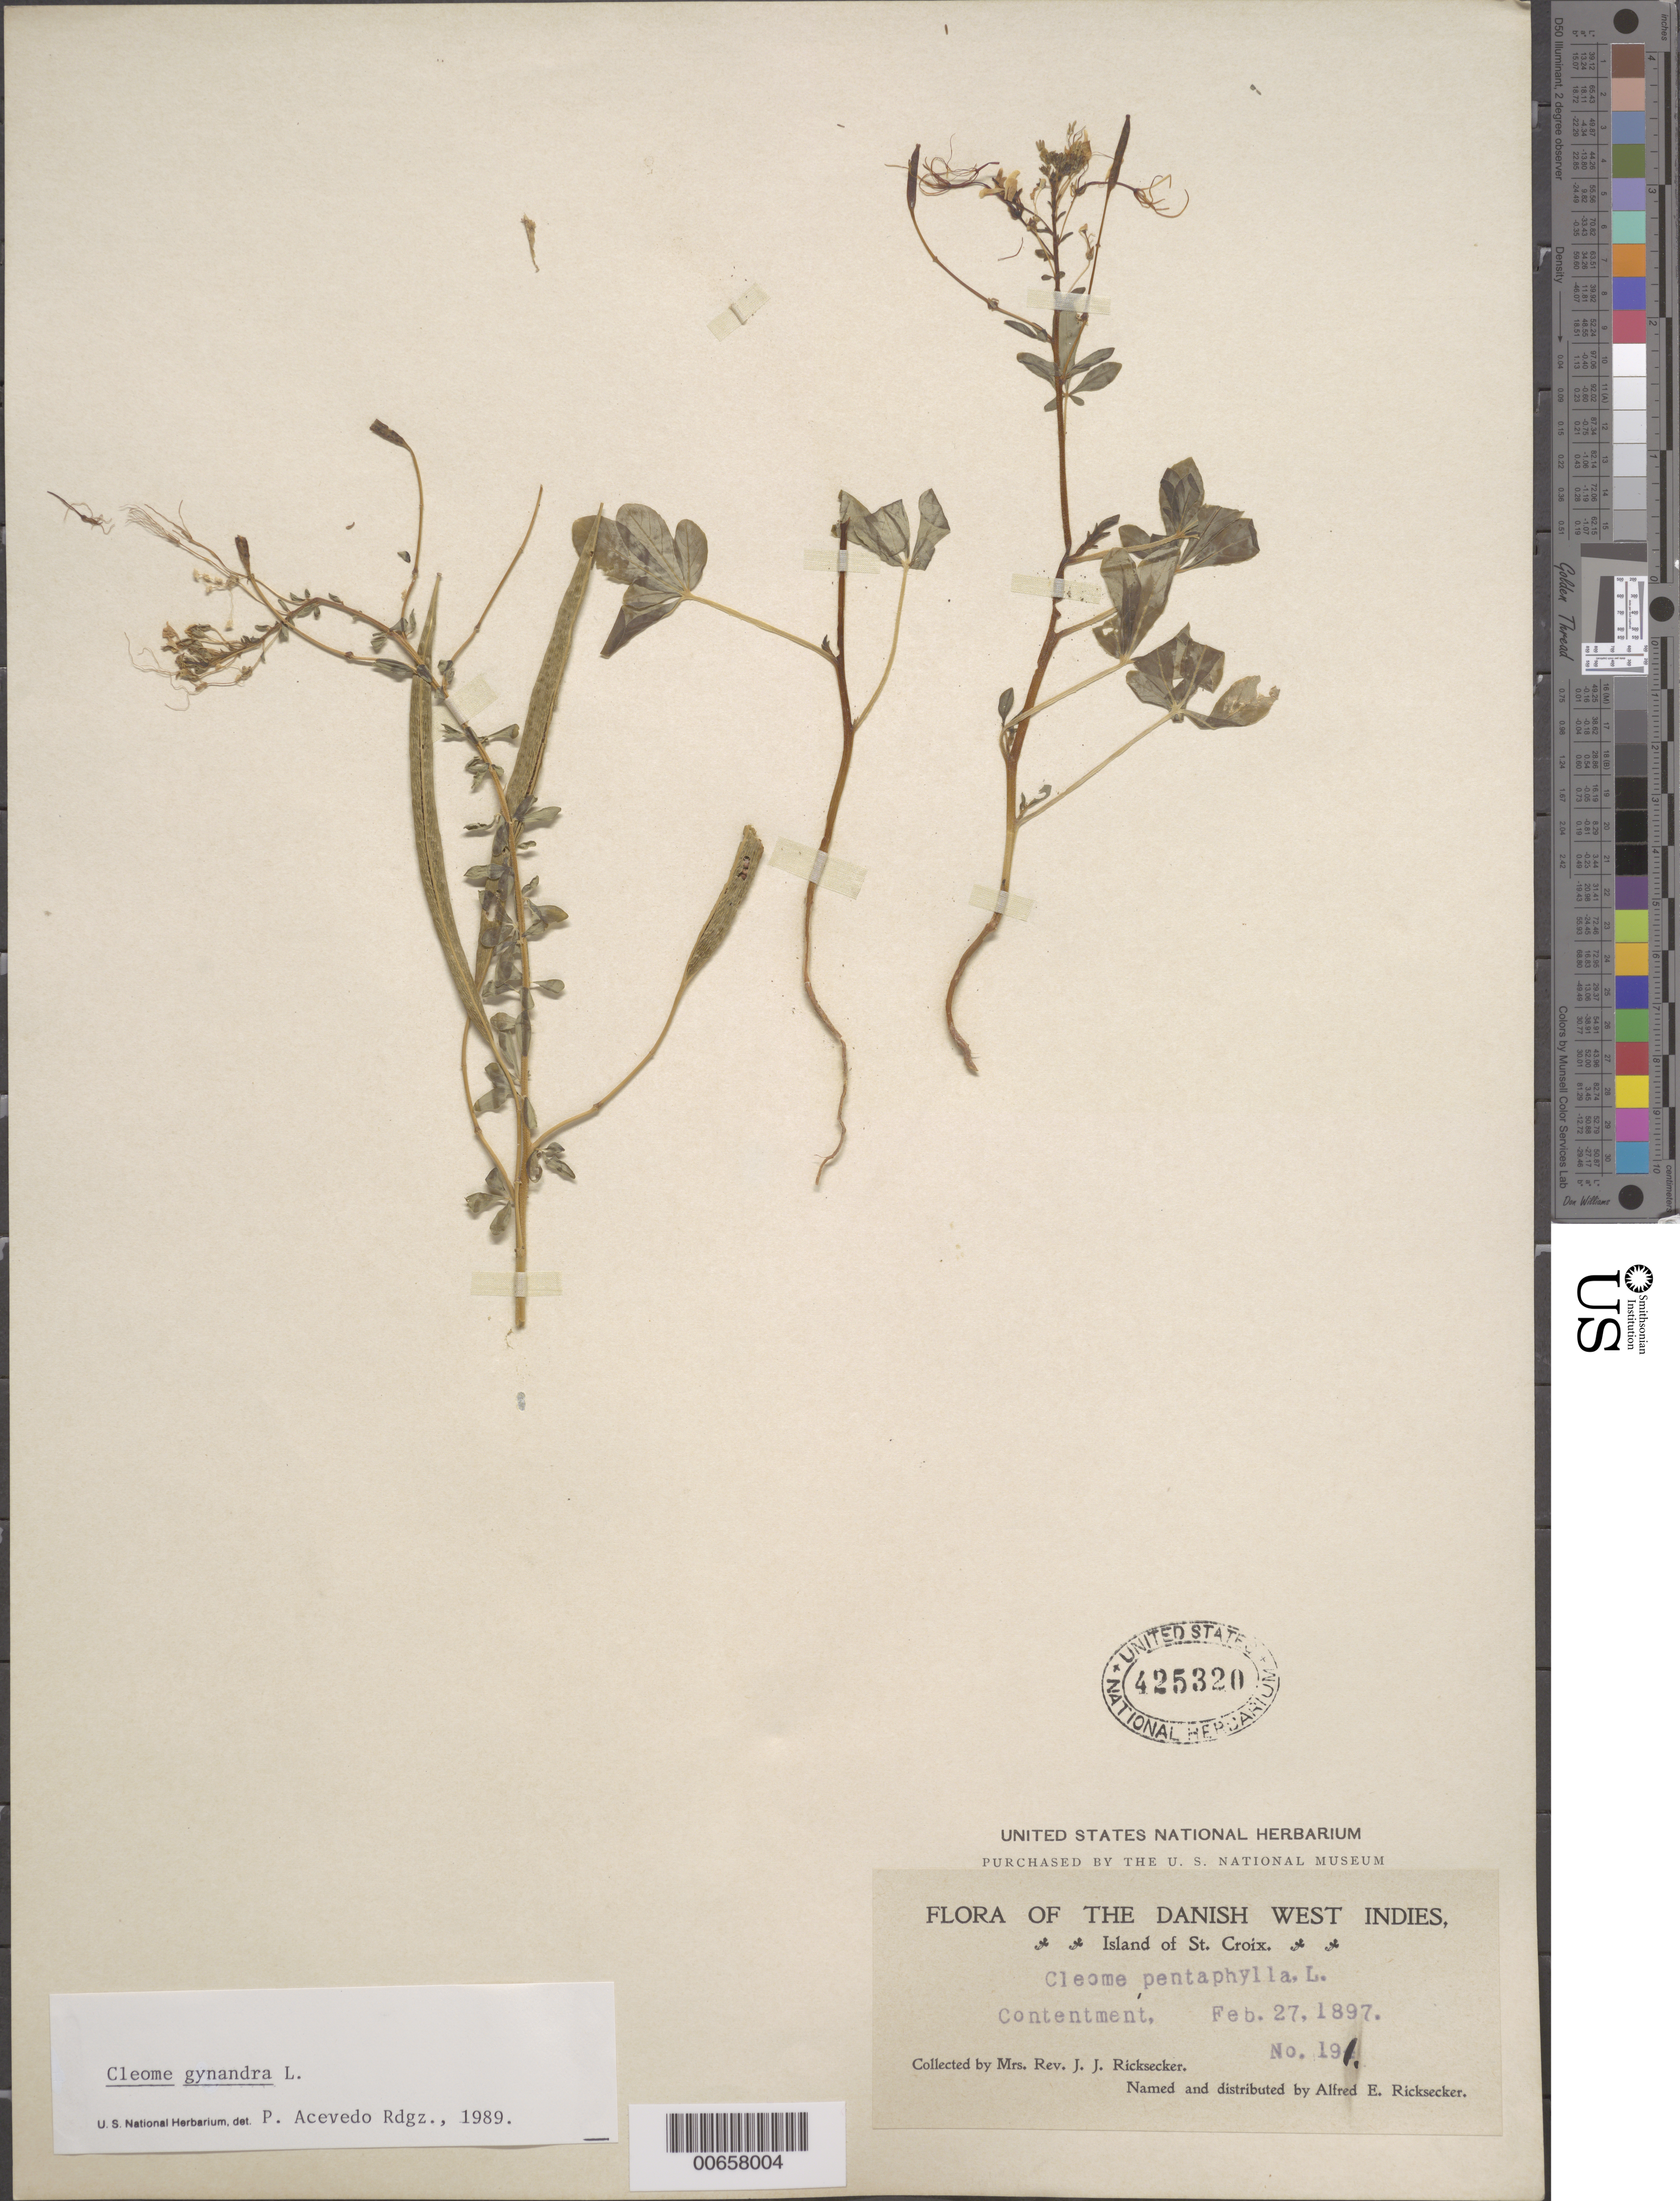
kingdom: Plantae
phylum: Tracheophyta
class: Magnoliopsida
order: Brassicales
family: Cleomaceae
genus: Gynandropsis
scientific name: Gynandropsis gynandra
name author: (L.) Briq.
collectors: Mrs. J. J. Ricksecker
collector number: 191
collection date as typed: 27 Feb 1897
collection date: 1897-02-27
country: U.S. Virgin Islands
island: St. Croix Island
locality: Contentment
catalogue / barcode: US 425320